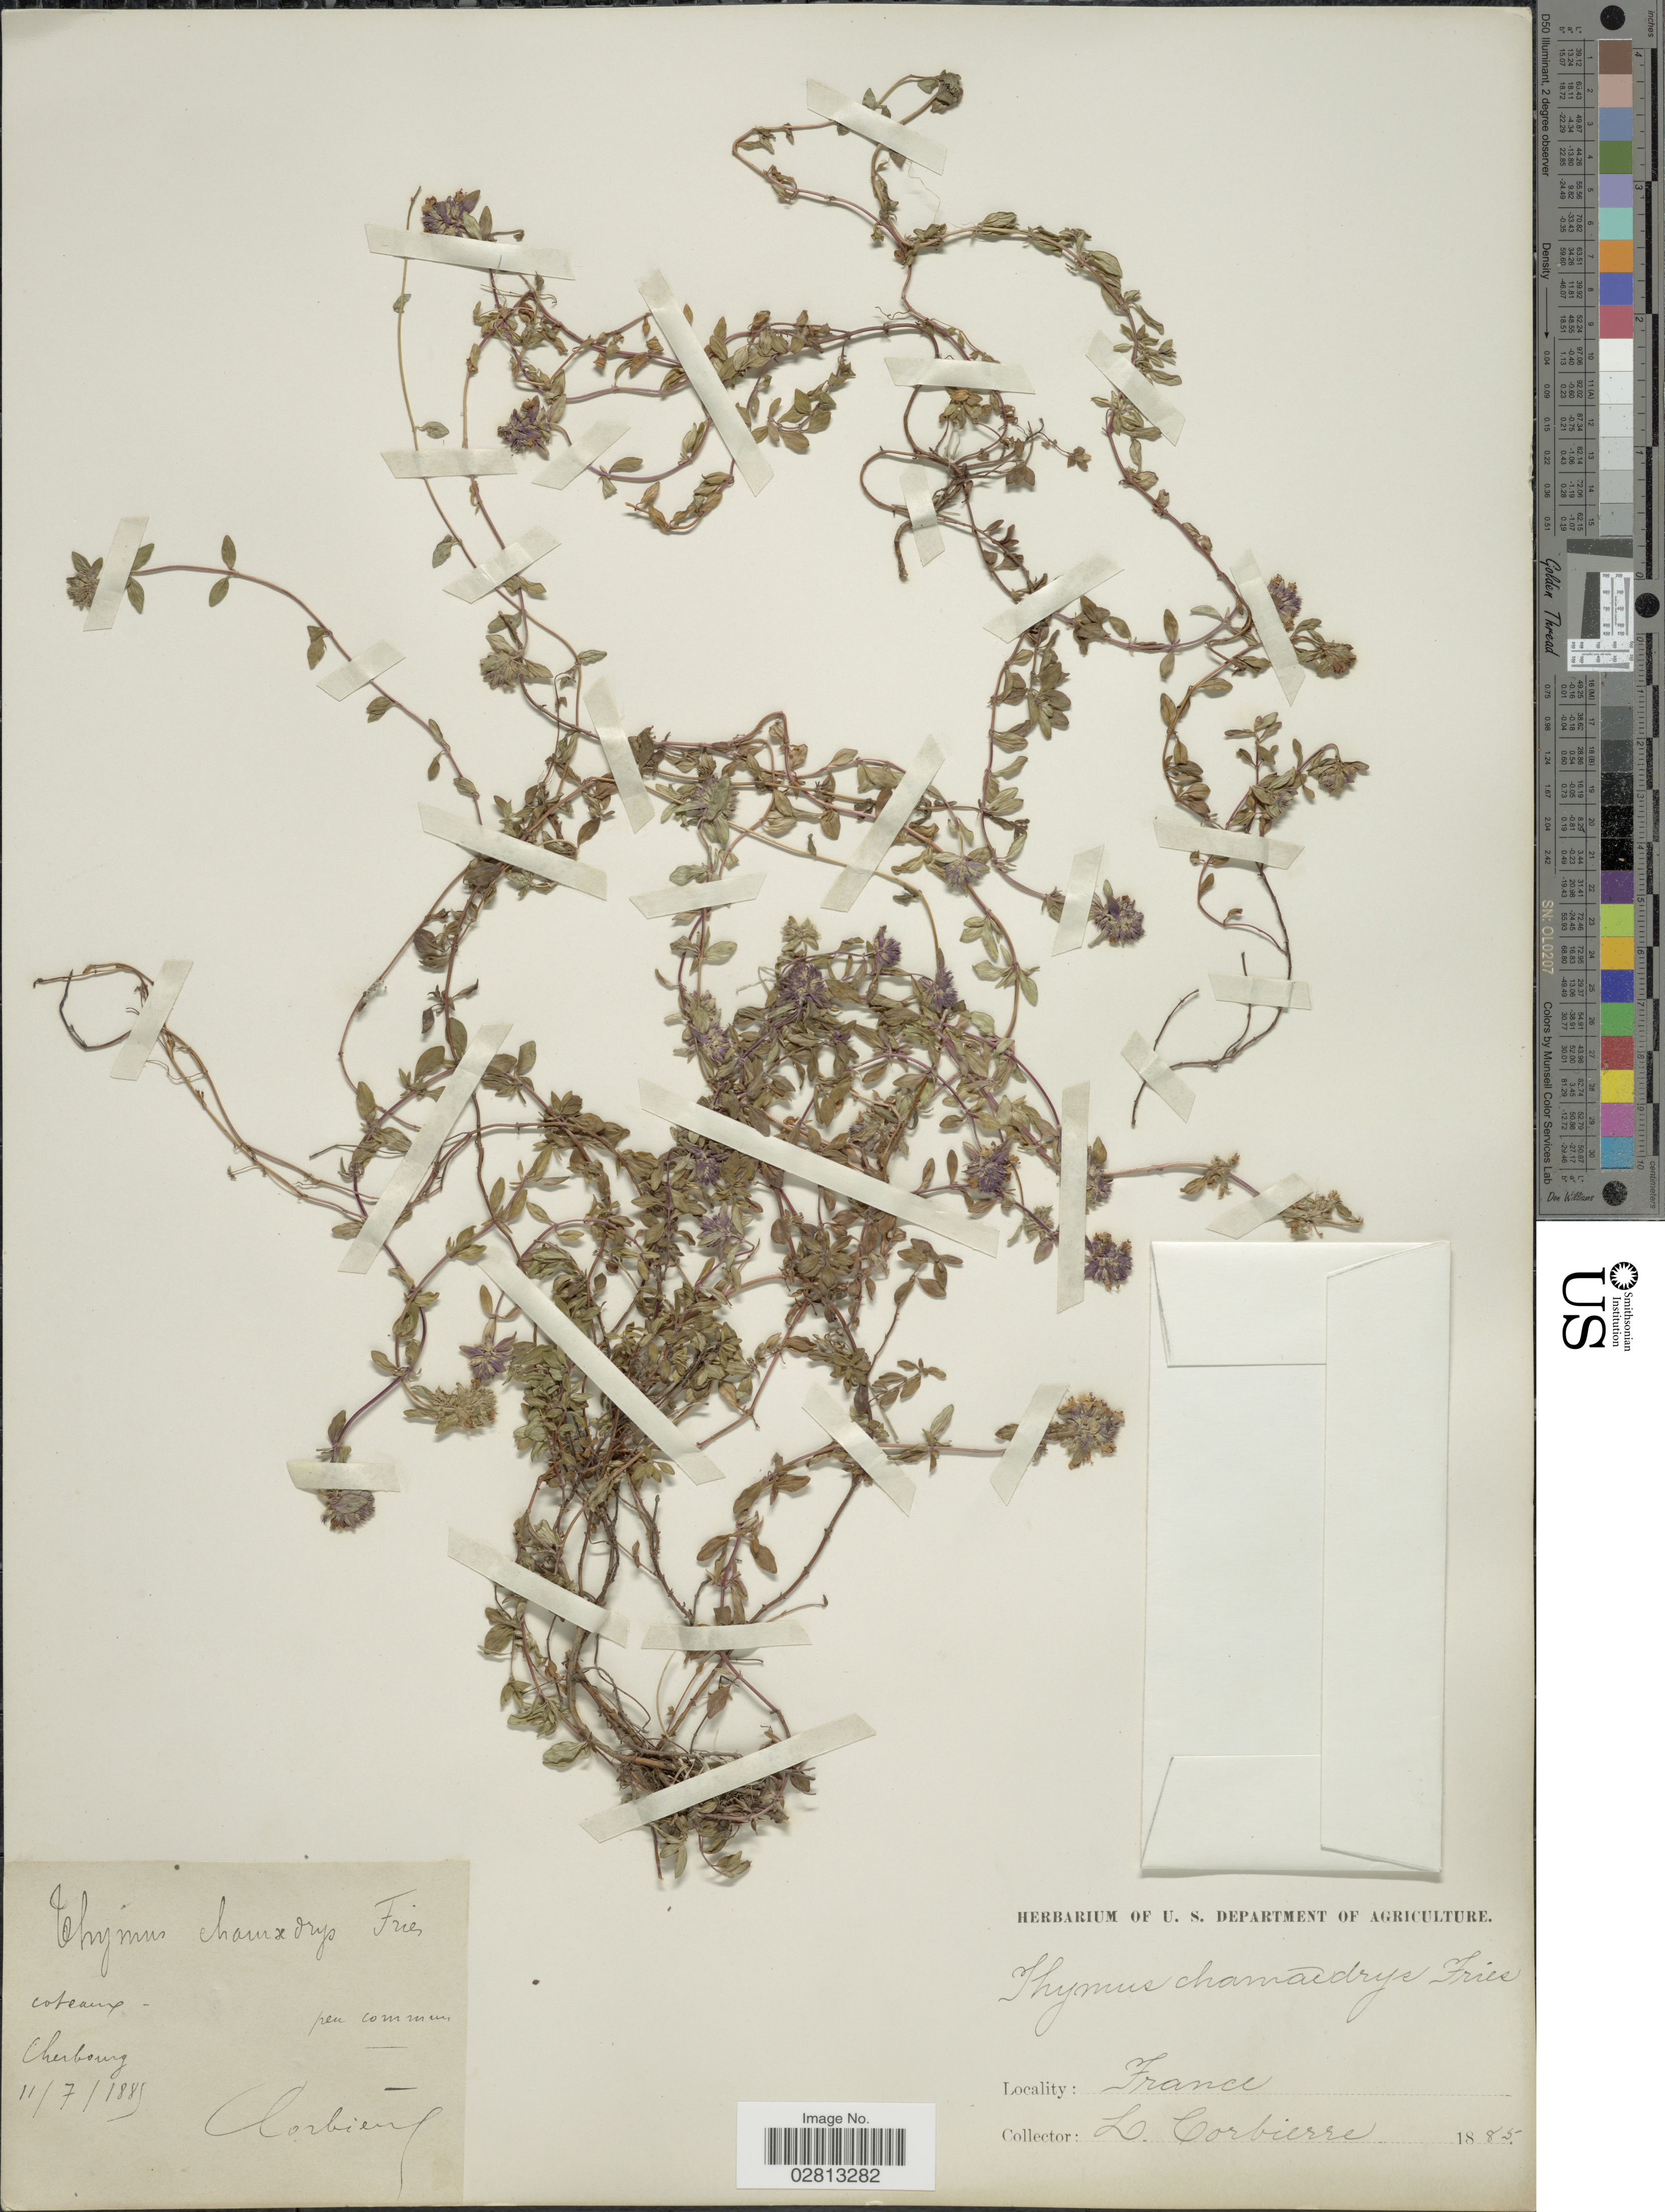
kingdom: Plantae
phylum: Tracheophyta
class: Magnoliopsida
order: Lamiales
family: Lamiaceae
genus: Thymus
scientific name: Thymus chamaedrys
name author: Fr.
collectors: L. Corbière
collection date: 1885-07-11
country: France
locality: Cherbourg.